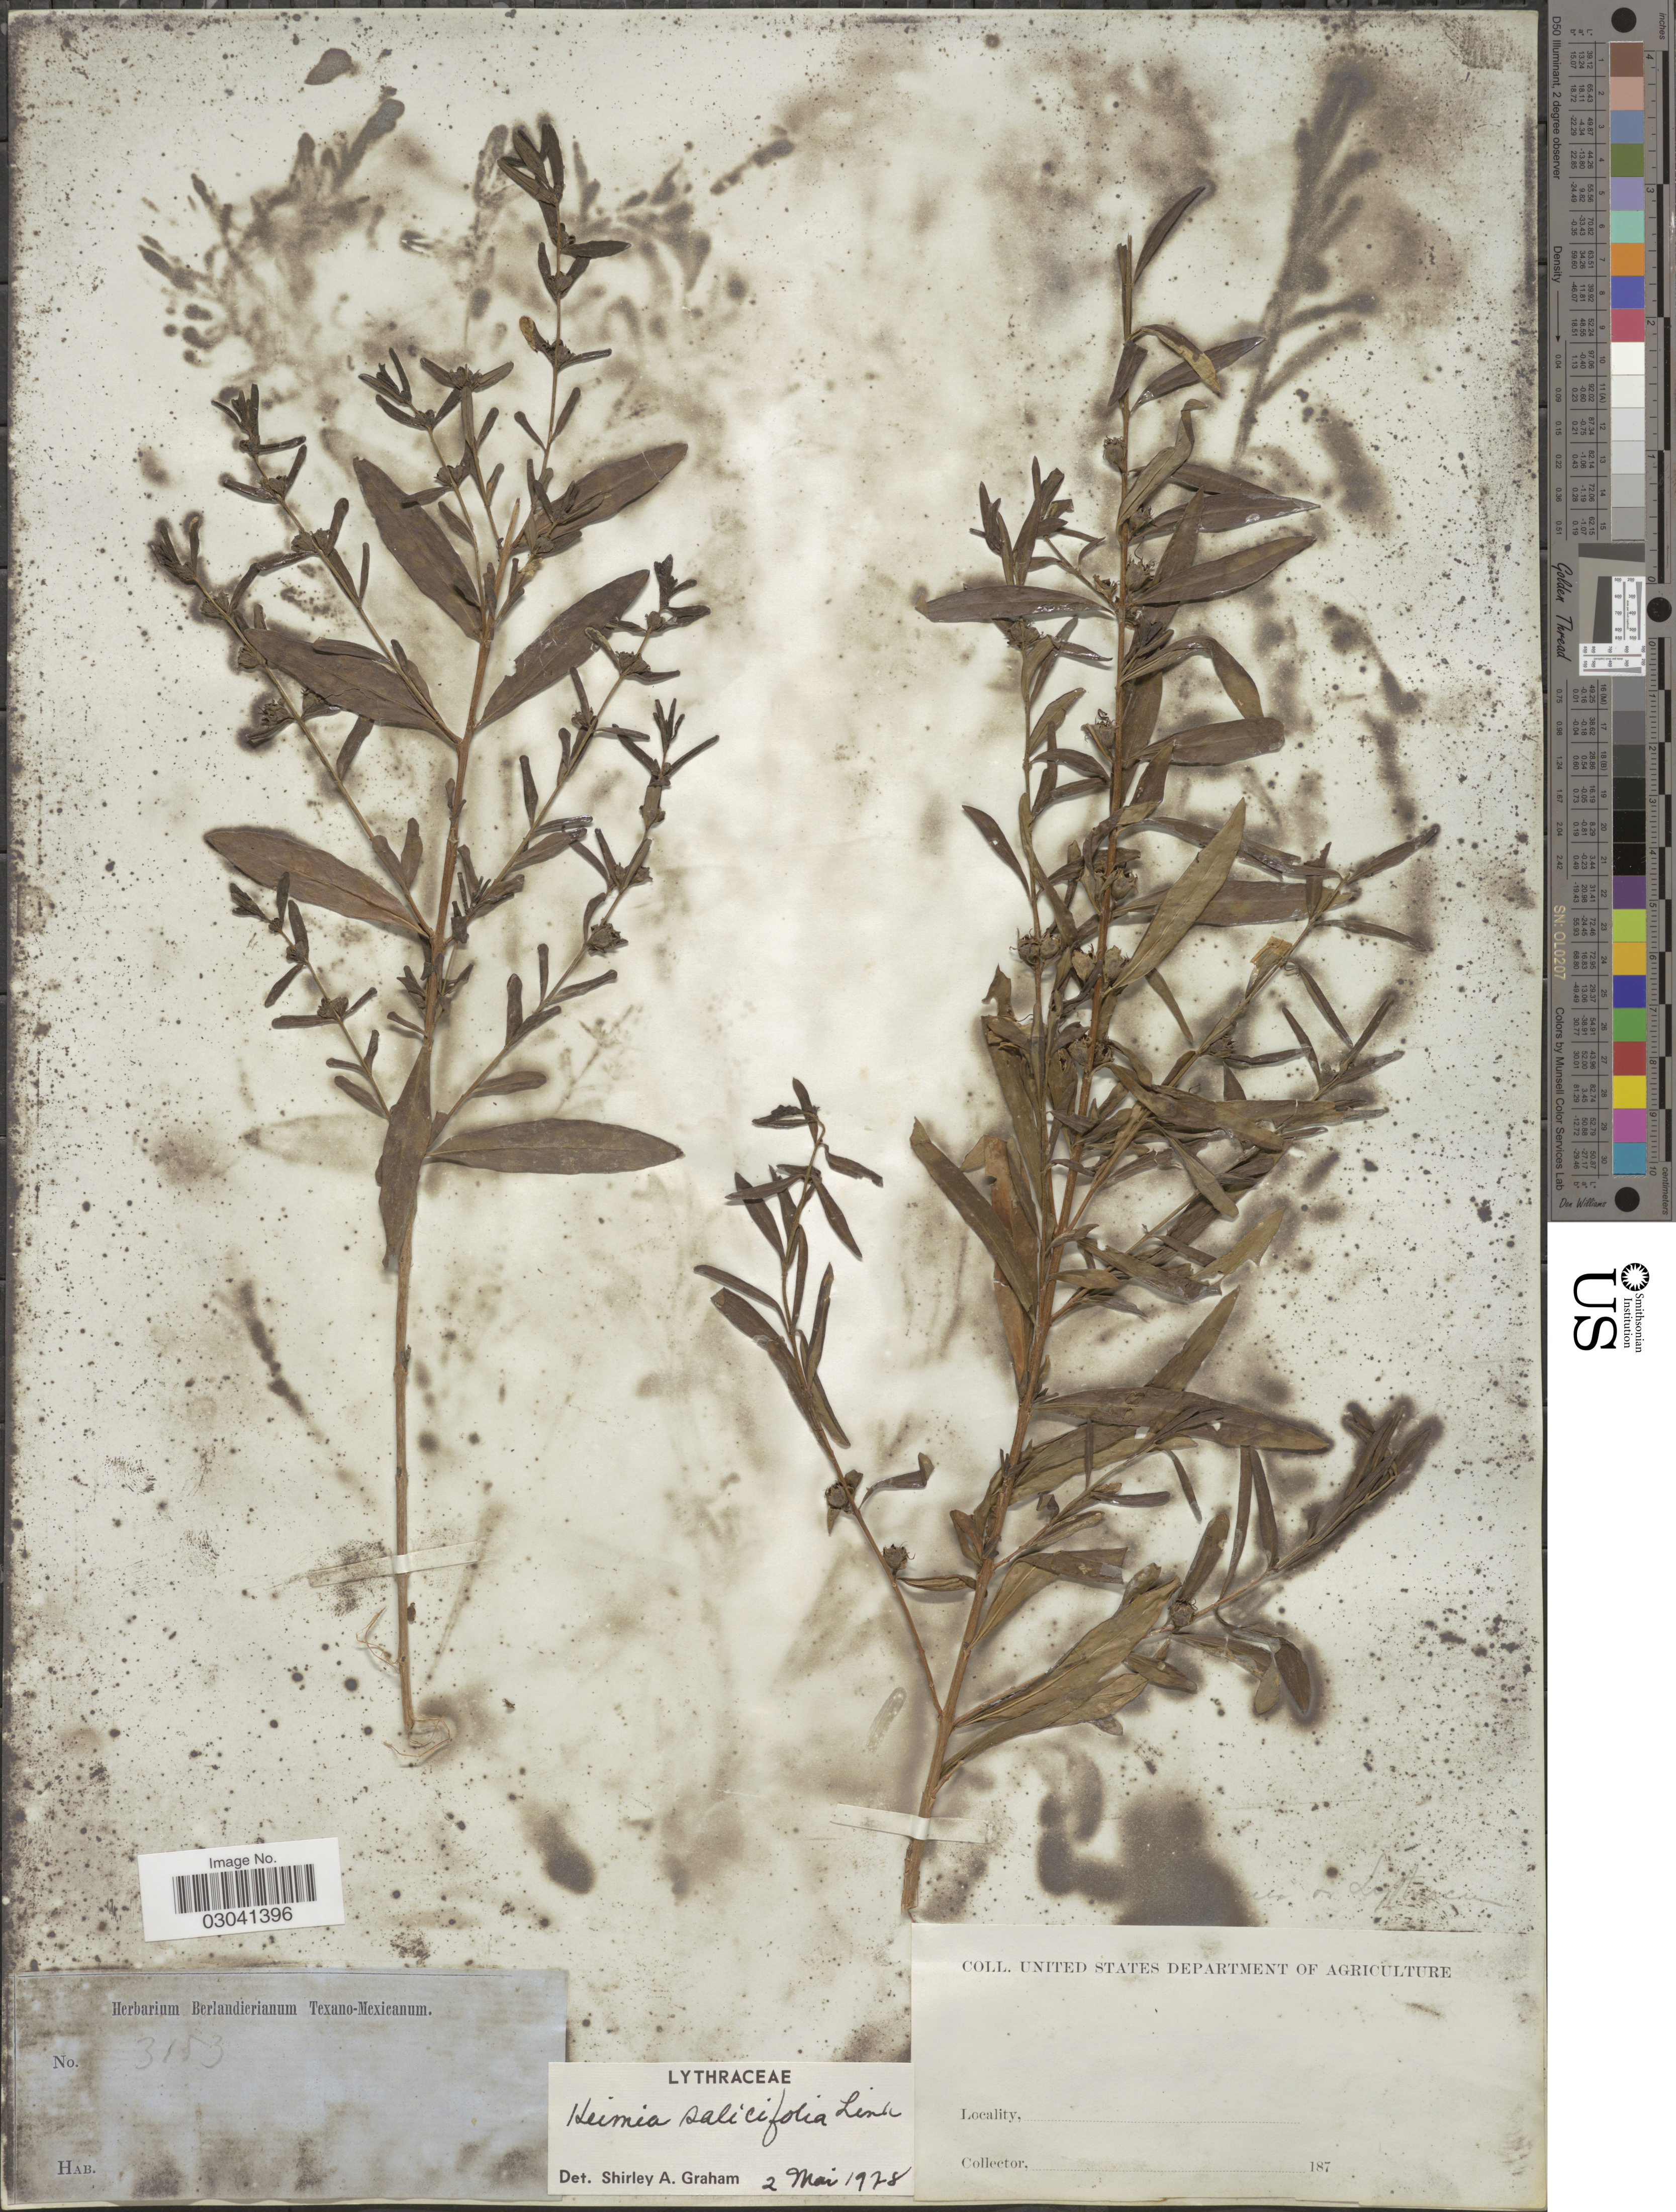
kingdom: Plantae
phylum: Tracheophyta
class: Magnoliopsida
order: Myrtales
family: Lythraceae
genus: Heimia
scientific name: Heimia salicifolia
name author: Link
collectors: ex Herb. Berlandierianum Texano-Mexicanum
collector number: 3153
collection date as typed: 187